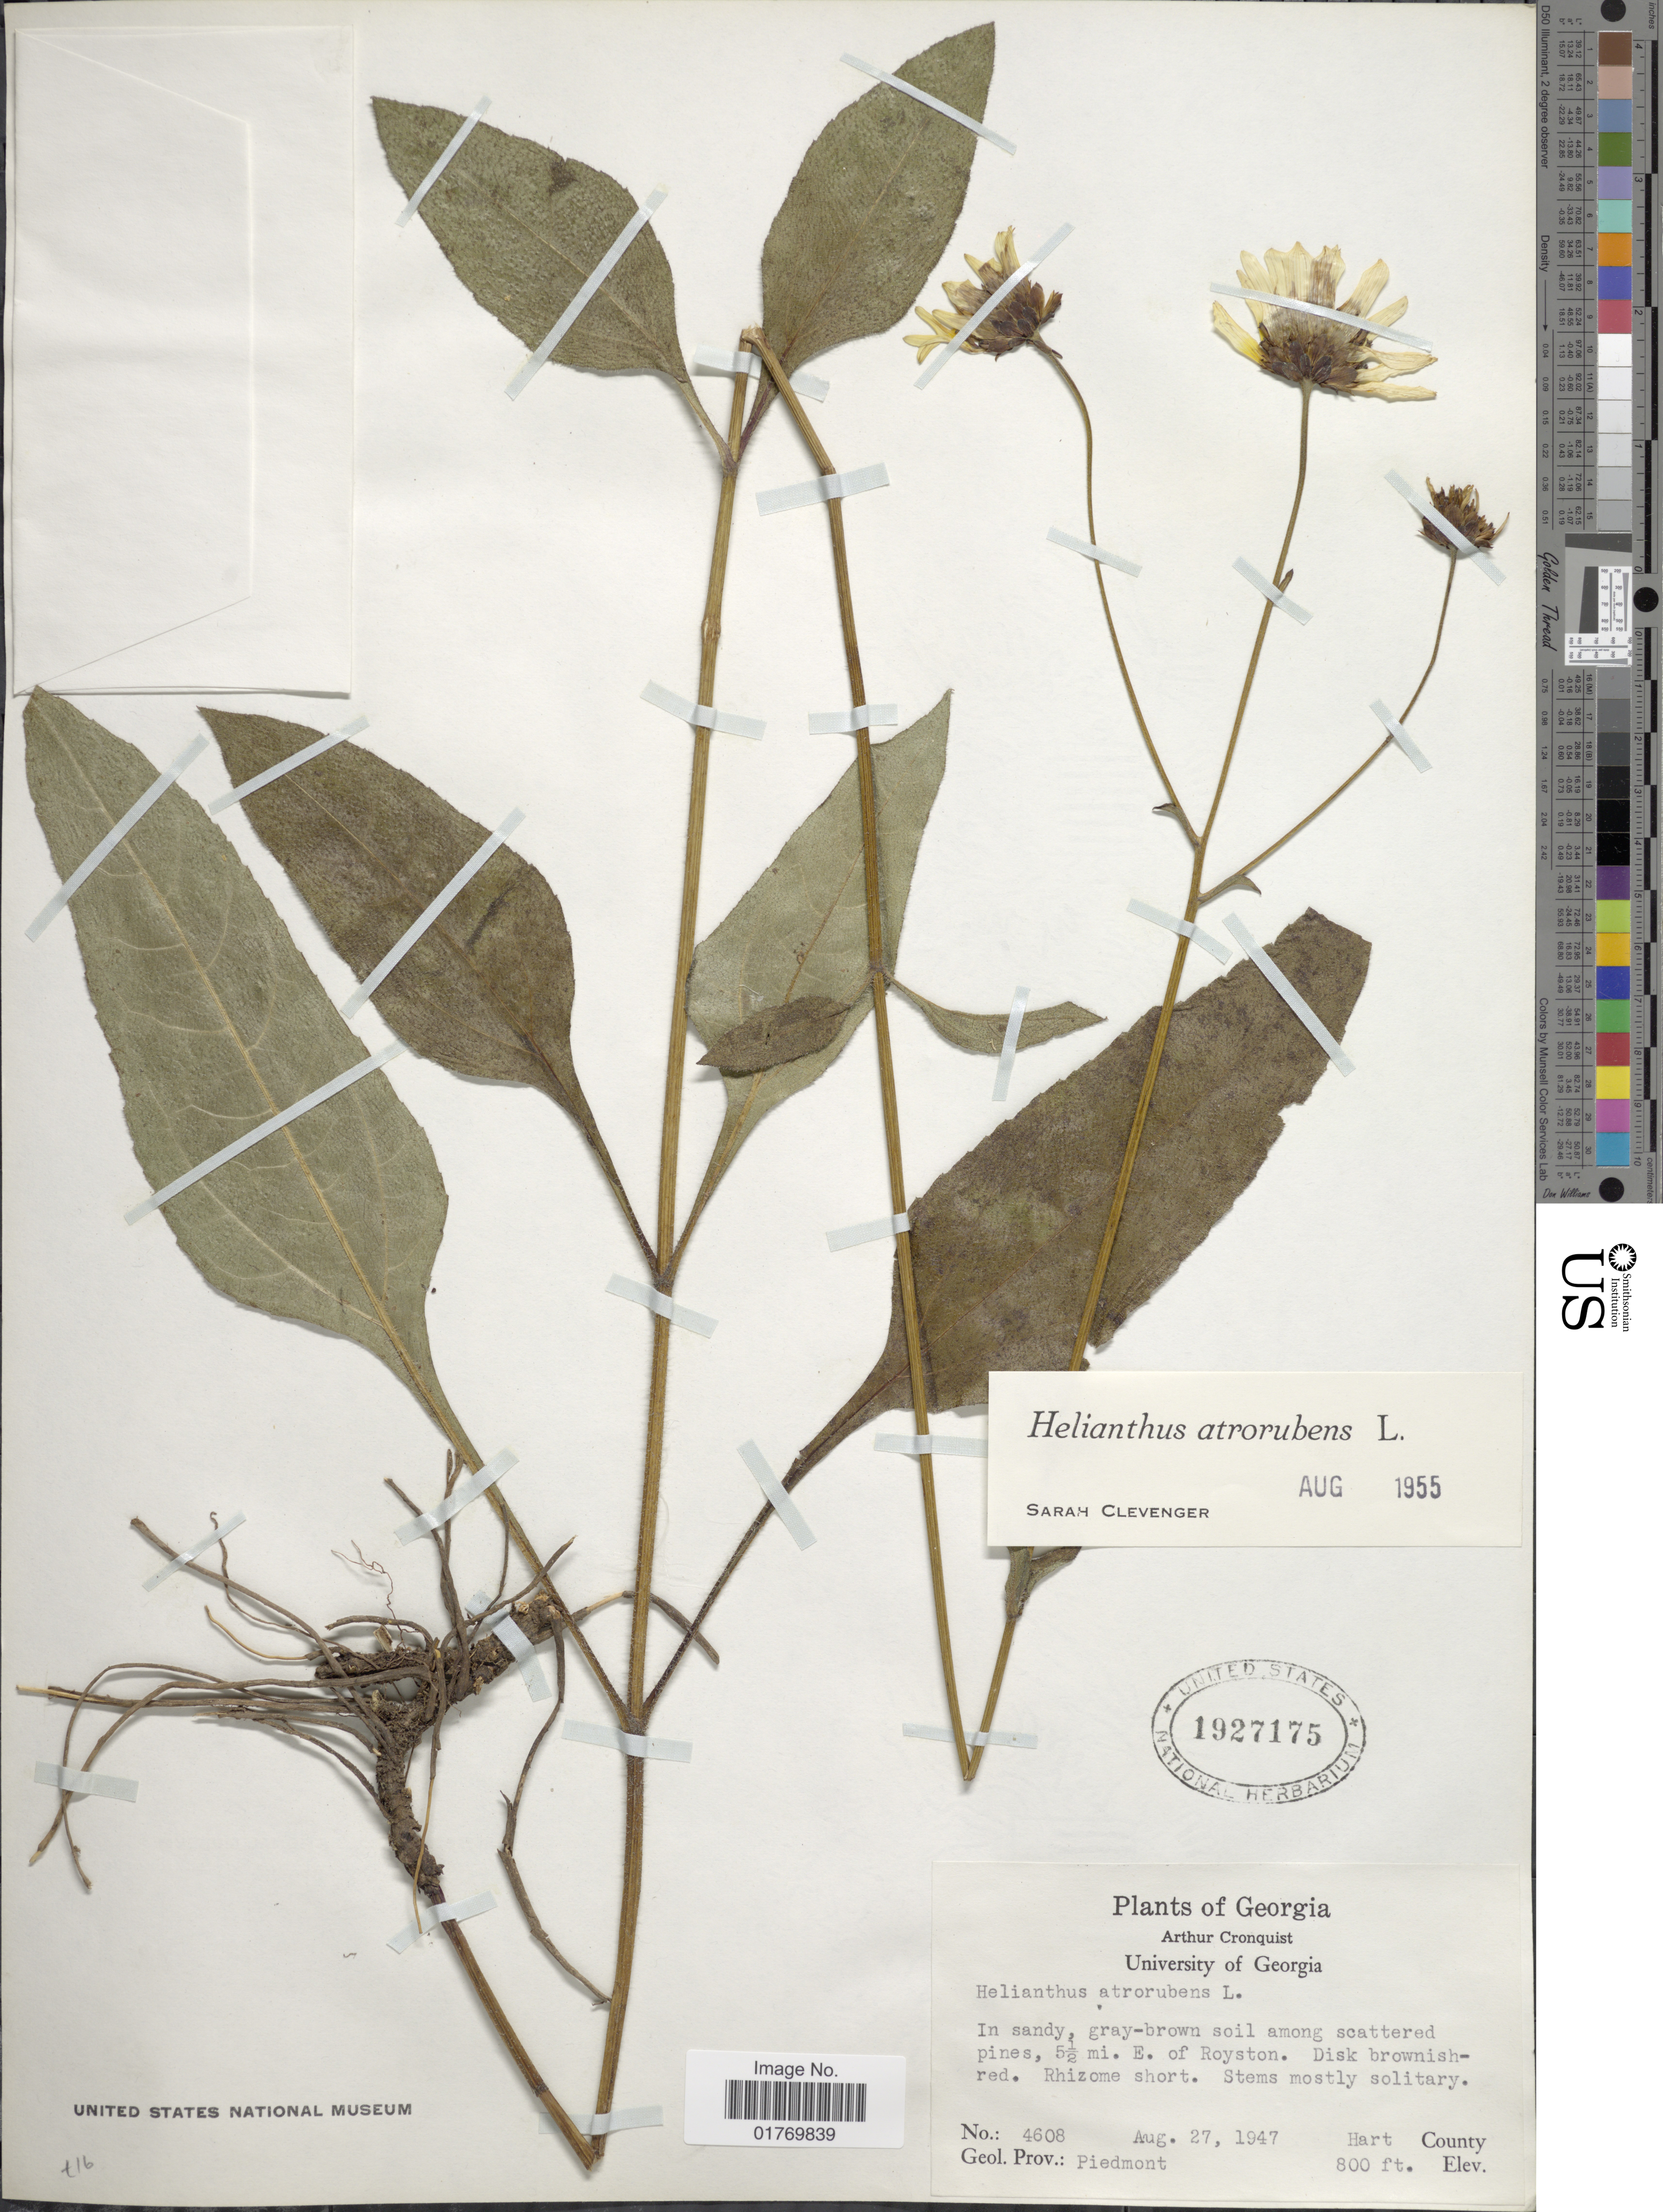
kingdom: Plantae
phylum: Tracheophyta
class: Magnoliopsida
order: Asterales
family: Asteraceae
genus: Helianthus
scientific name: Helianthus atrorubens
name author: L.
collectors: A. J. Cronquist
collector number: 4608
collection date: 1947-08-27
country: United States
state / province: Georgia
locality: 5½ mi. E. of Royston, Hart County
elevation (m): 244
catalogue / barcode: US 1917175